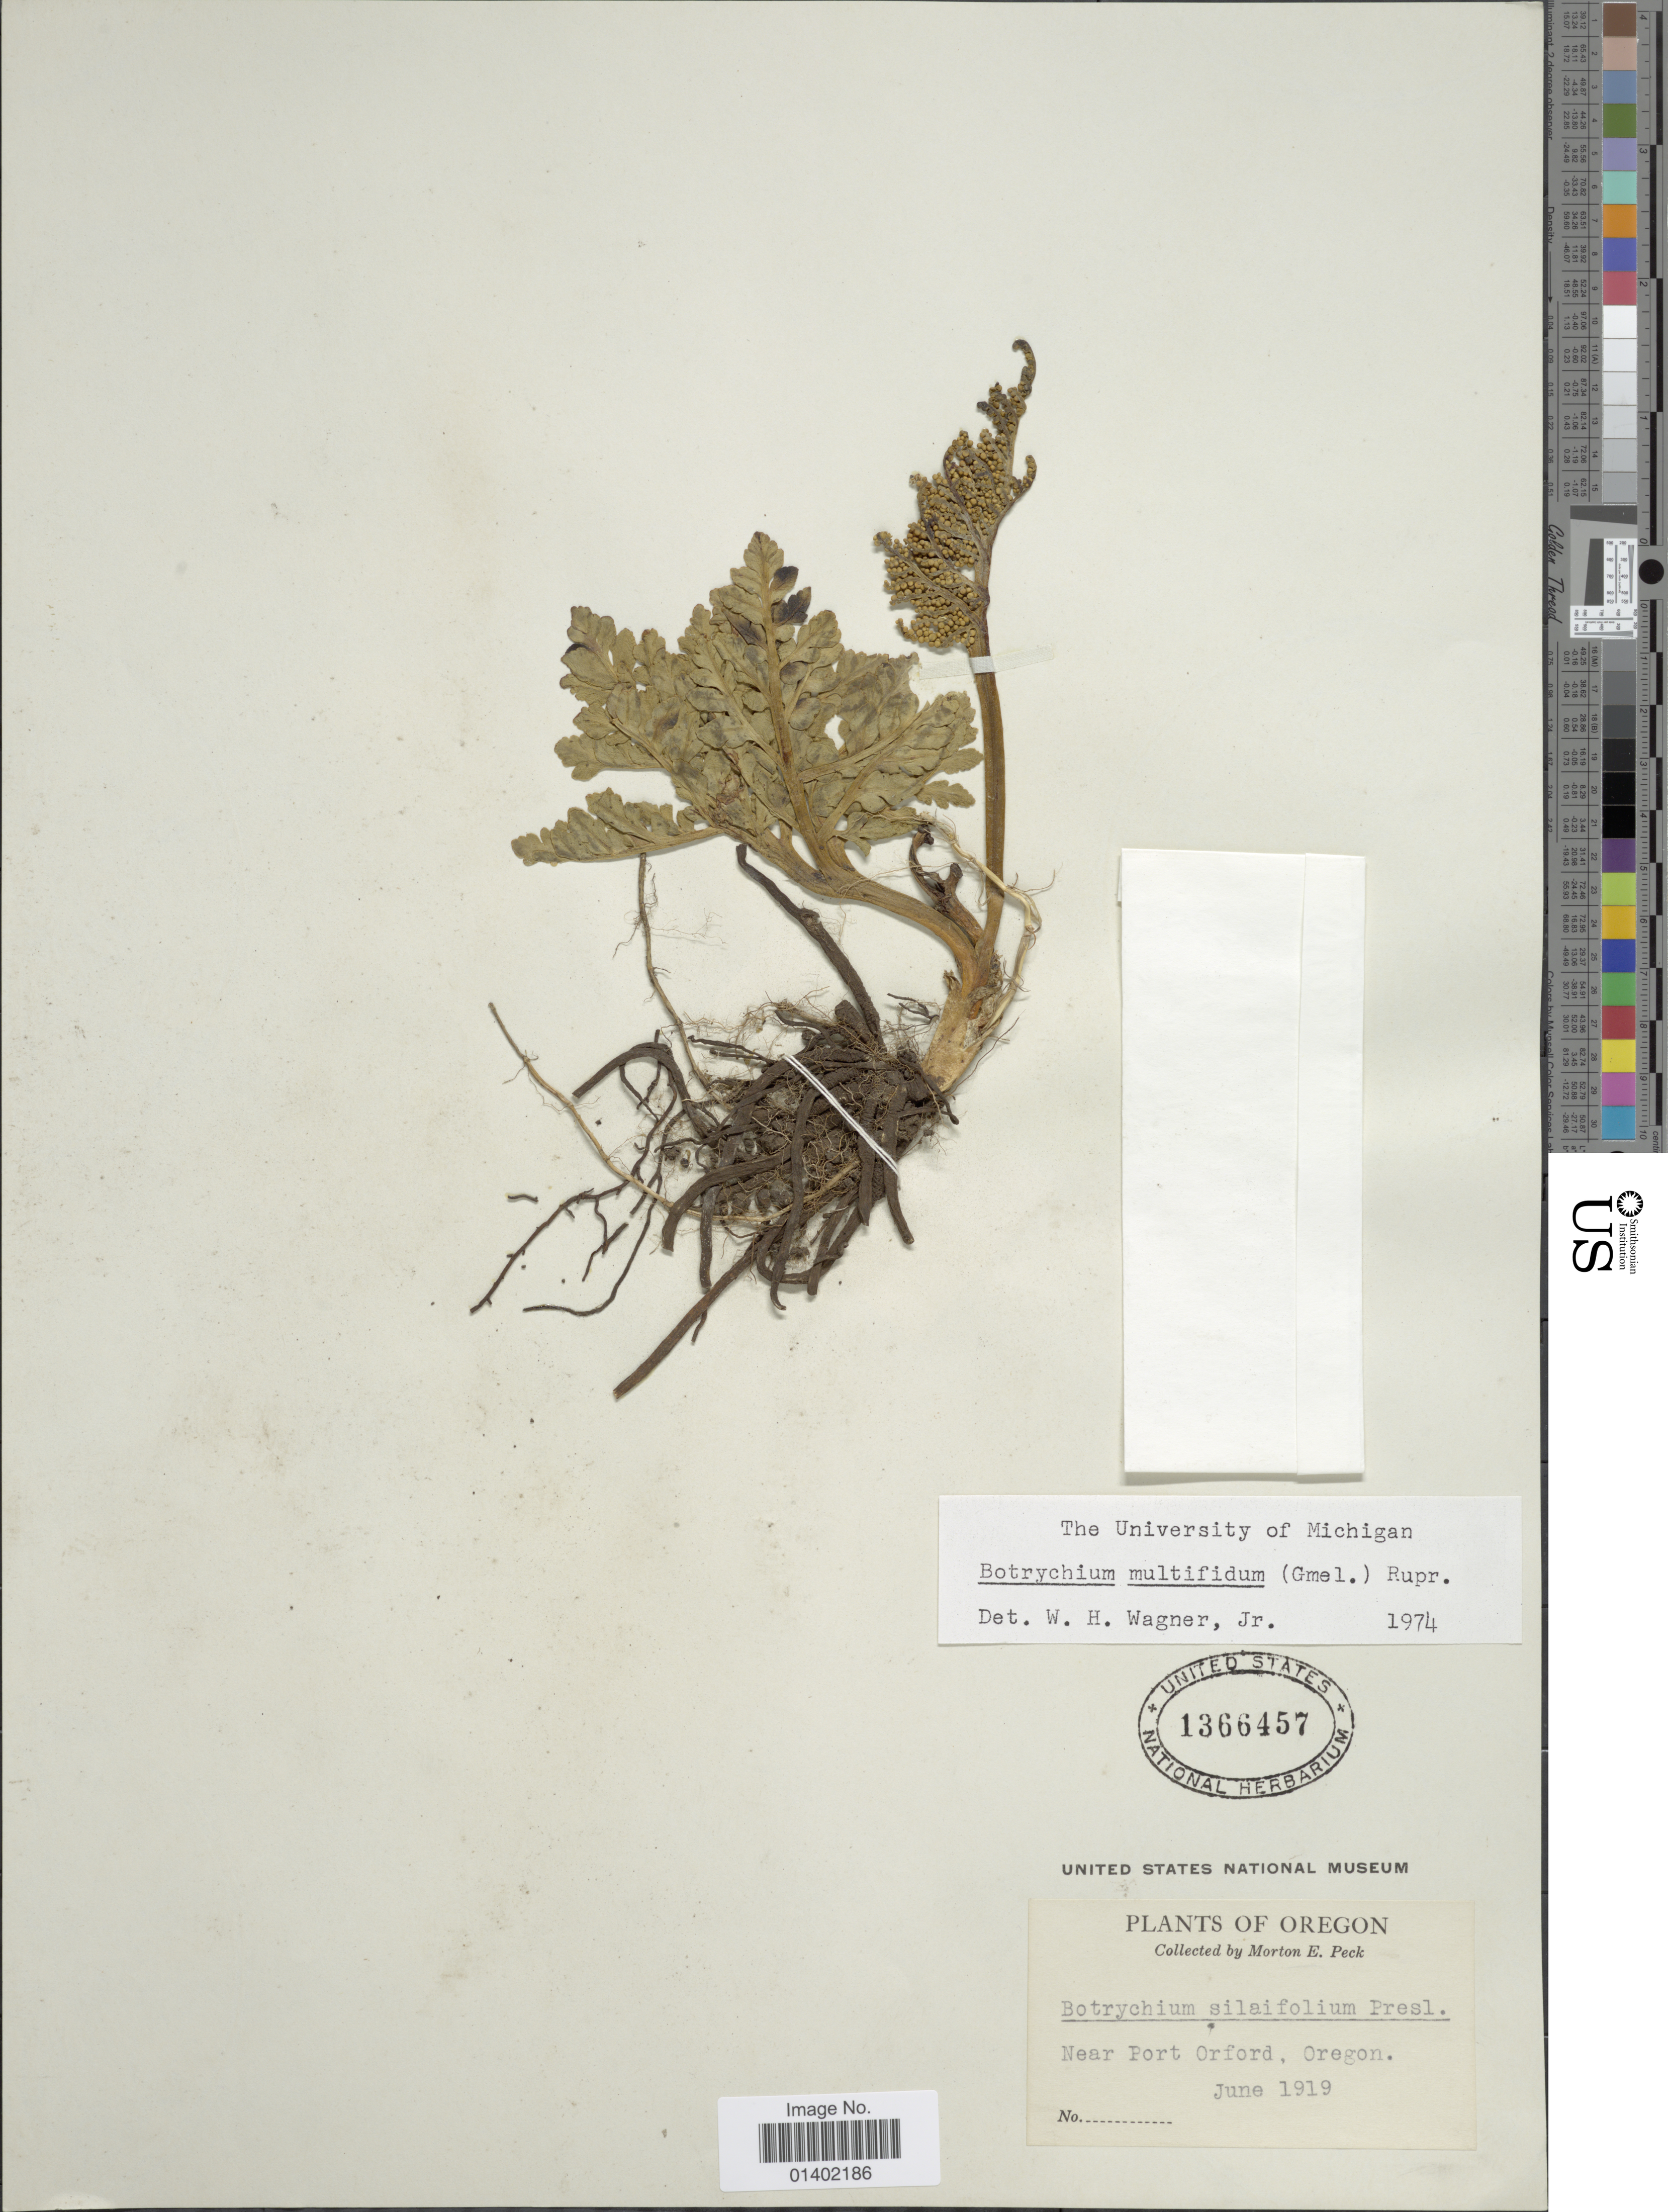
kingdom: Plantae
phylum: Tracheophyta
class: Polypodiopsida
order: Ophioglossales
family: Ophioglossaceae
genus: Botrychium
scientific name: Botrychium multifidum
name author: (J.F. Gmel.) Rupr.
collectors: M. E. Peck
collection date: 1919-06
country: United States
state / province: Oregon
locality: Near Fort Orford, Oregon.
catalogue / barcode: US 1366457